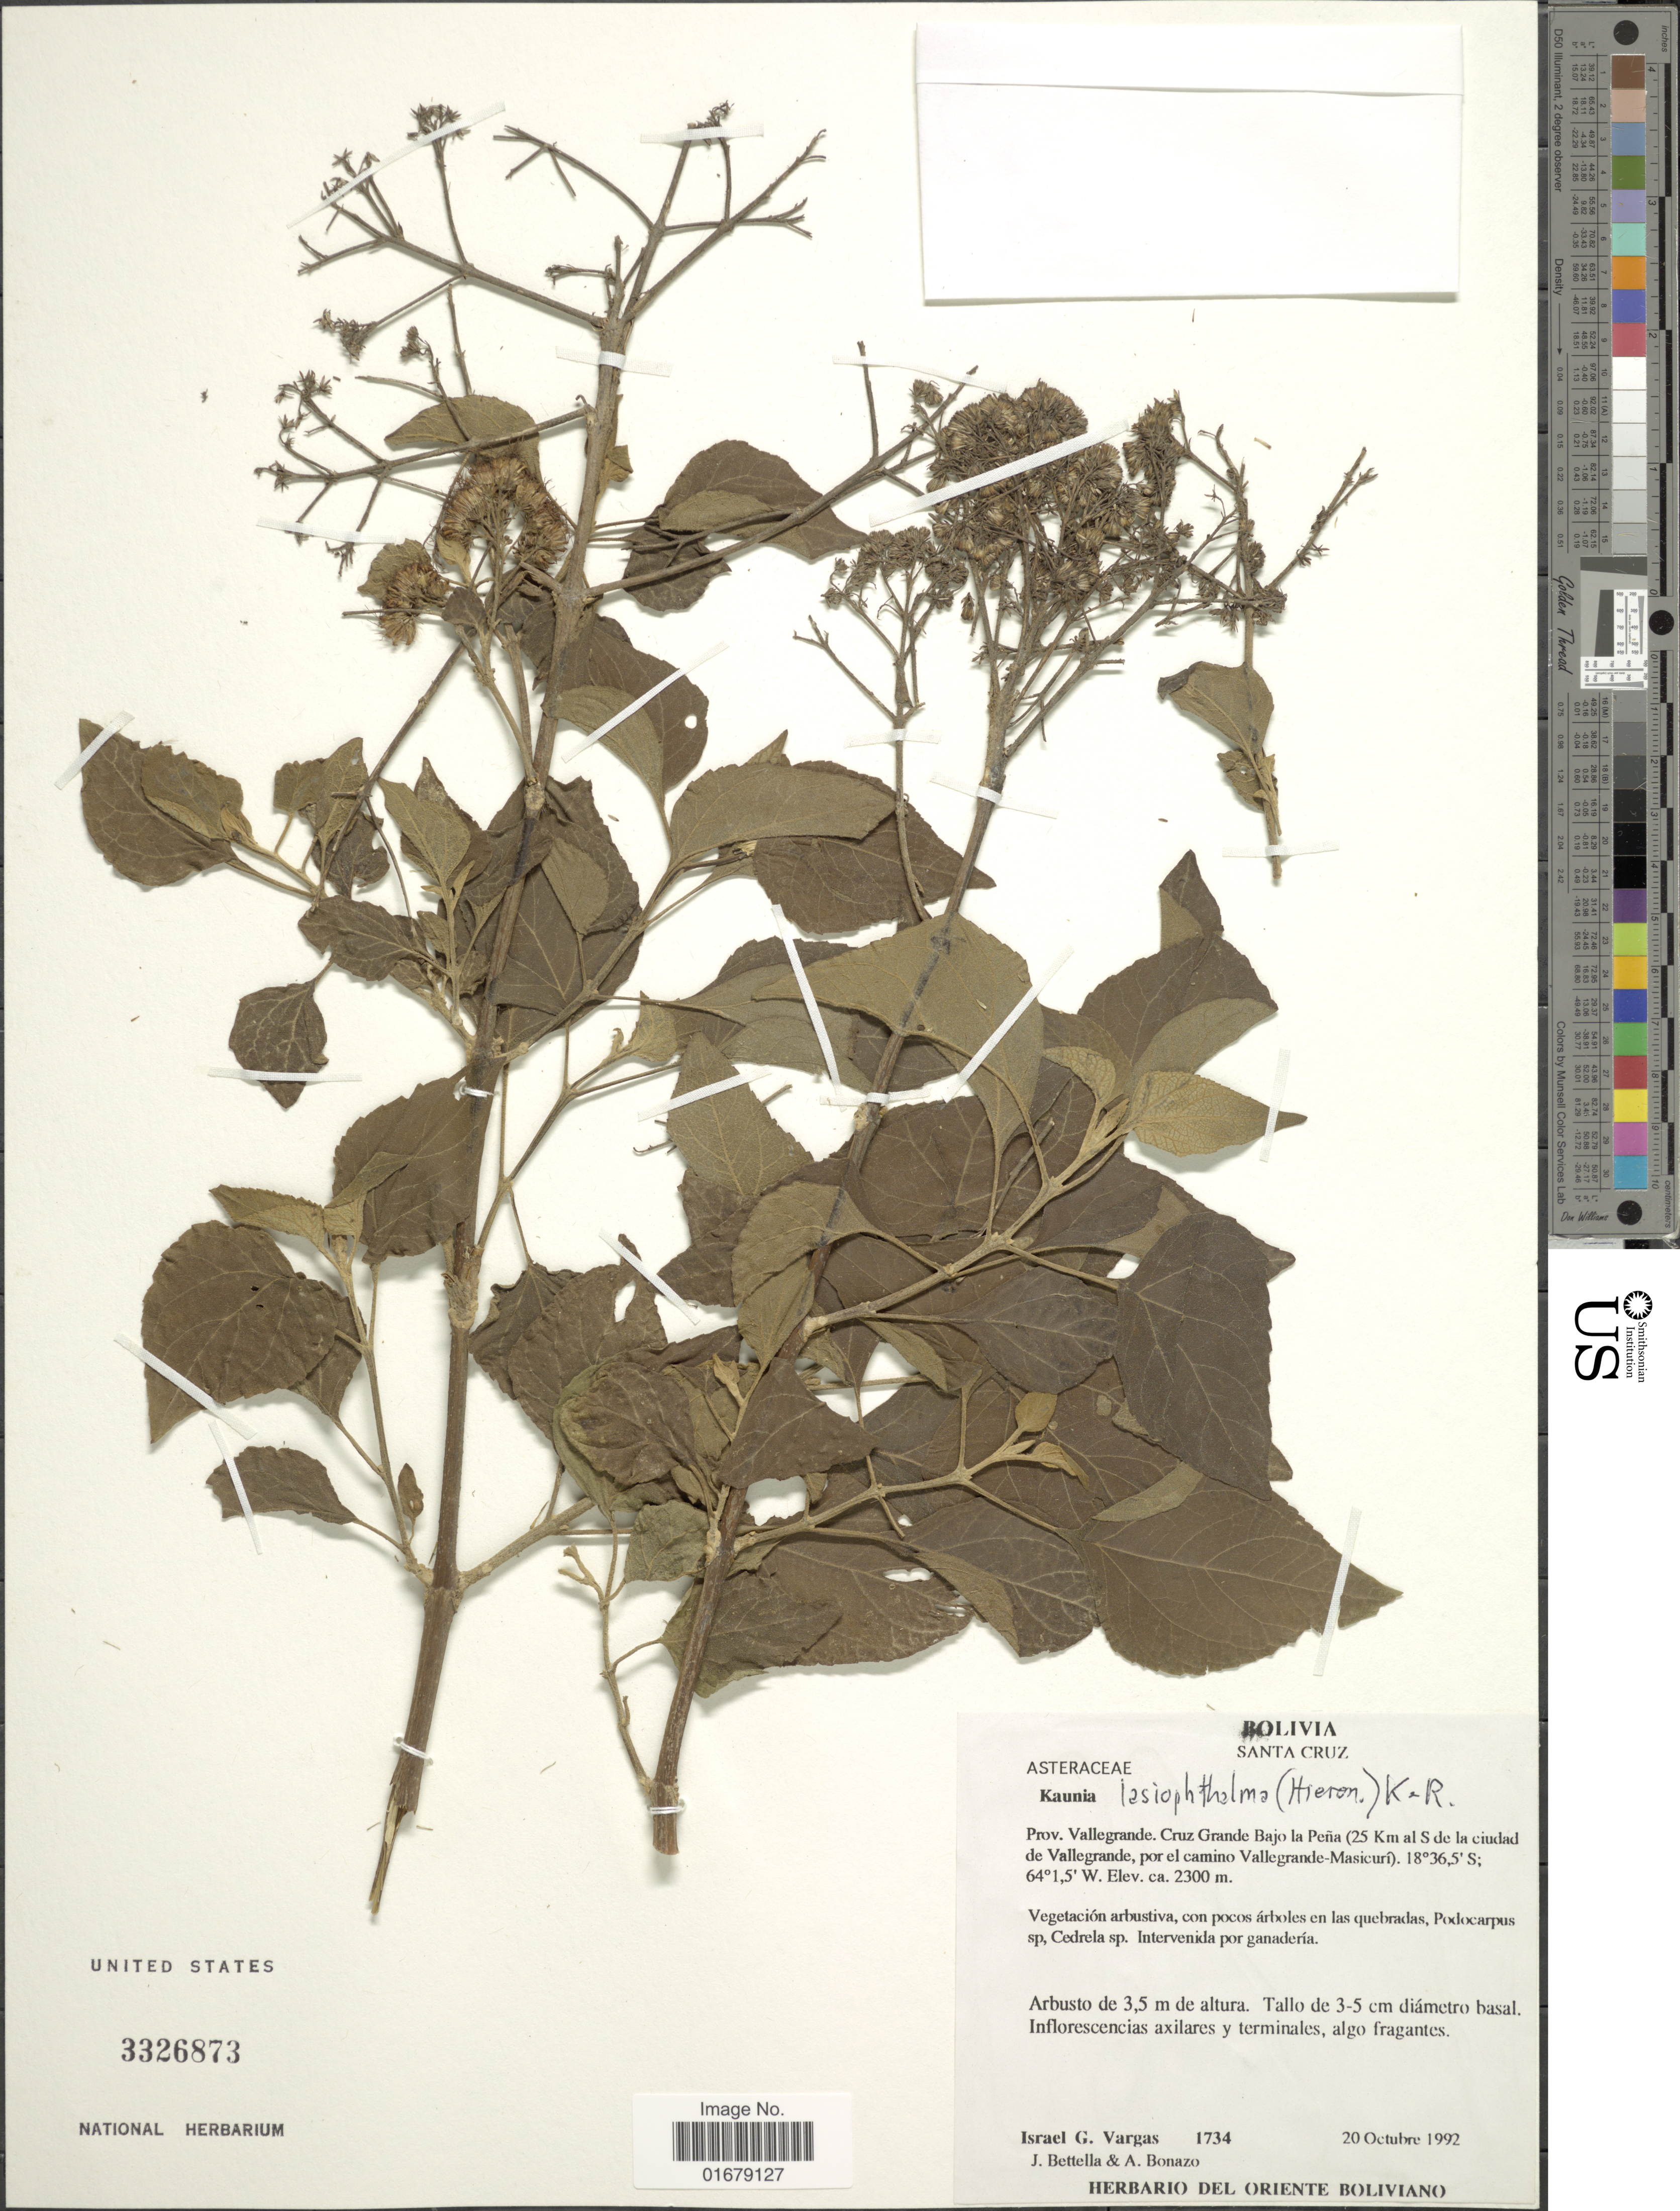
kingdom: Plantae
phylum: Tracheophyta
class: Magnoliopsida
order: Asterales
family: Asteraceae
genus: Kaunia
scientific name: Kaunia lasiophthalma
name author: (Hieron.) R.M. King & H. Rob.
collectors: I. Vargas, J. Bettella & A. Bonazo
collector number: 1734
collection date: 1992-10-20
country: Bolivia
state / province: Santa Cruz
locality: Bolivia. Santa Cruz. Prov. Vallegrande. Cruz Grande Bajo la Peña (25 Km al S de la ciudad de Vallegrande, por el camino Vallegrande-Masicuri)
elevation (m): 2300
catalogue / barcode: US 3326873